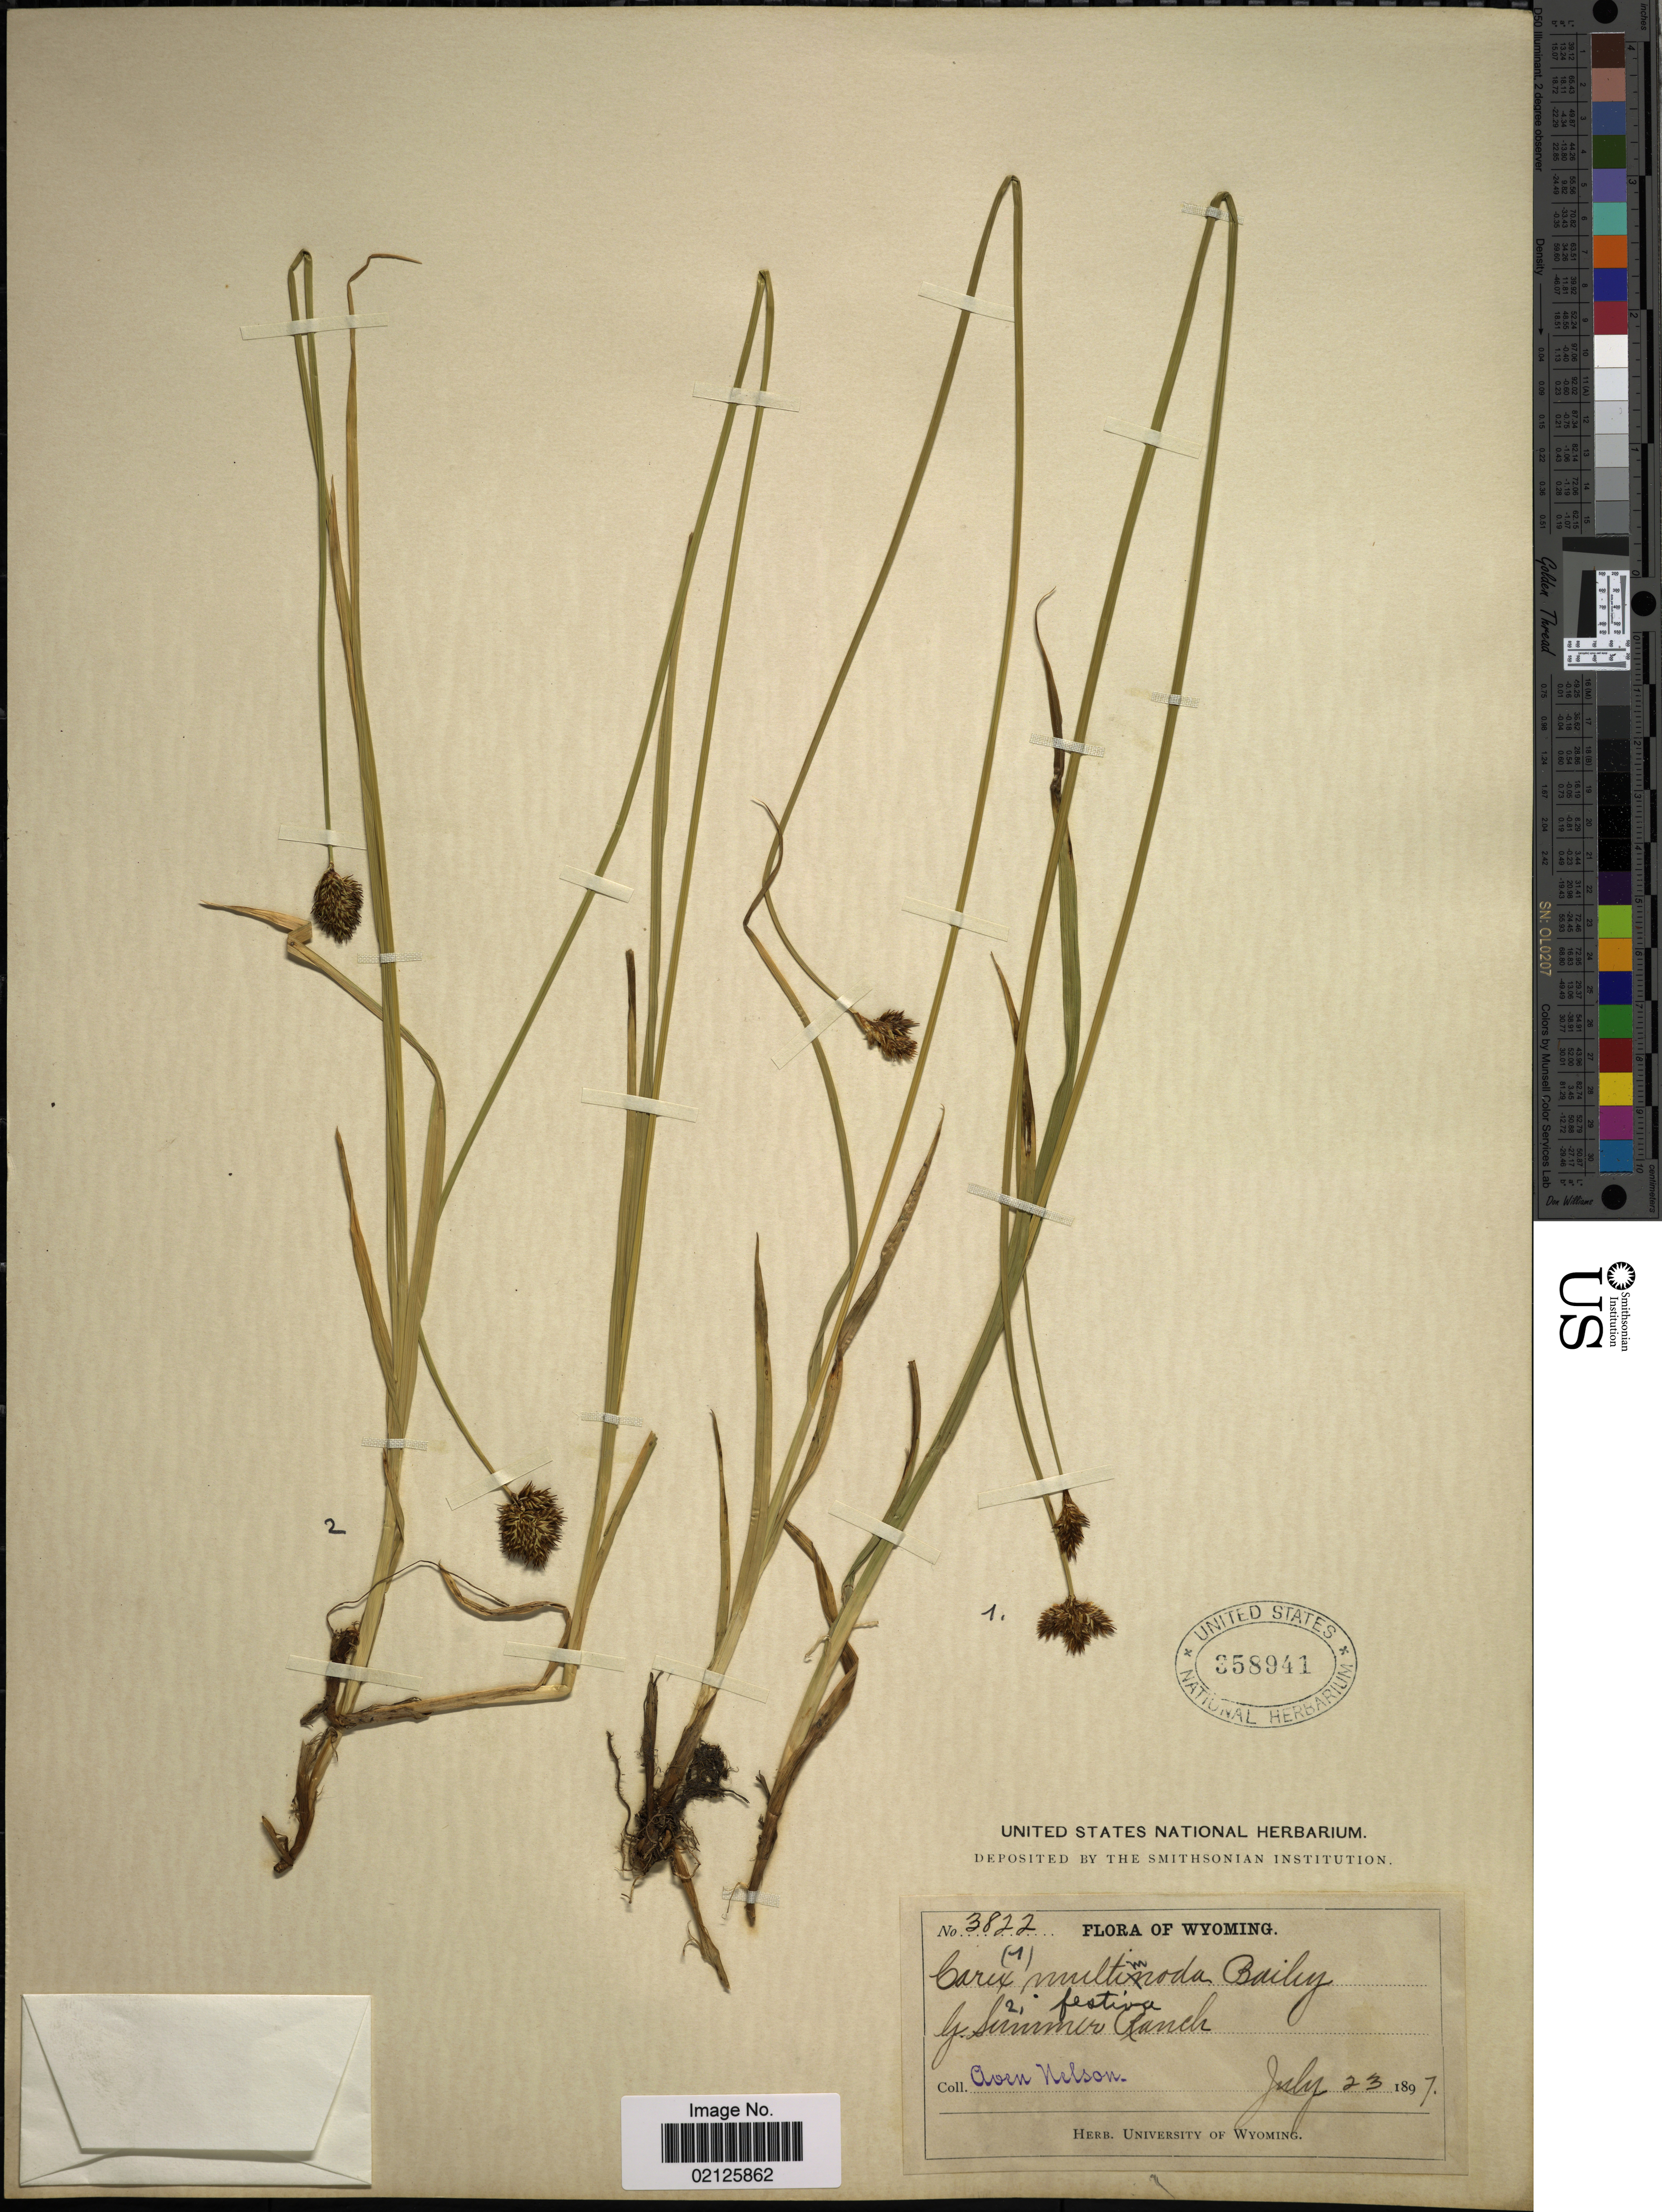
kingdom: Plantae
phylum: Tracheophyta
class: Liliopsida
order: Poales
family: Cyperaceae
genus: Carex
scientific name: Carex microptera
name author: Mack.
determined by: Reznicek, A. A.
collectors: A. Nelson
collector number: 3822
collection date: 1897-07-23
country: United States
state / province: Wyoming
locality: G. Summer Ranch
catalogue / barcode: US 358941